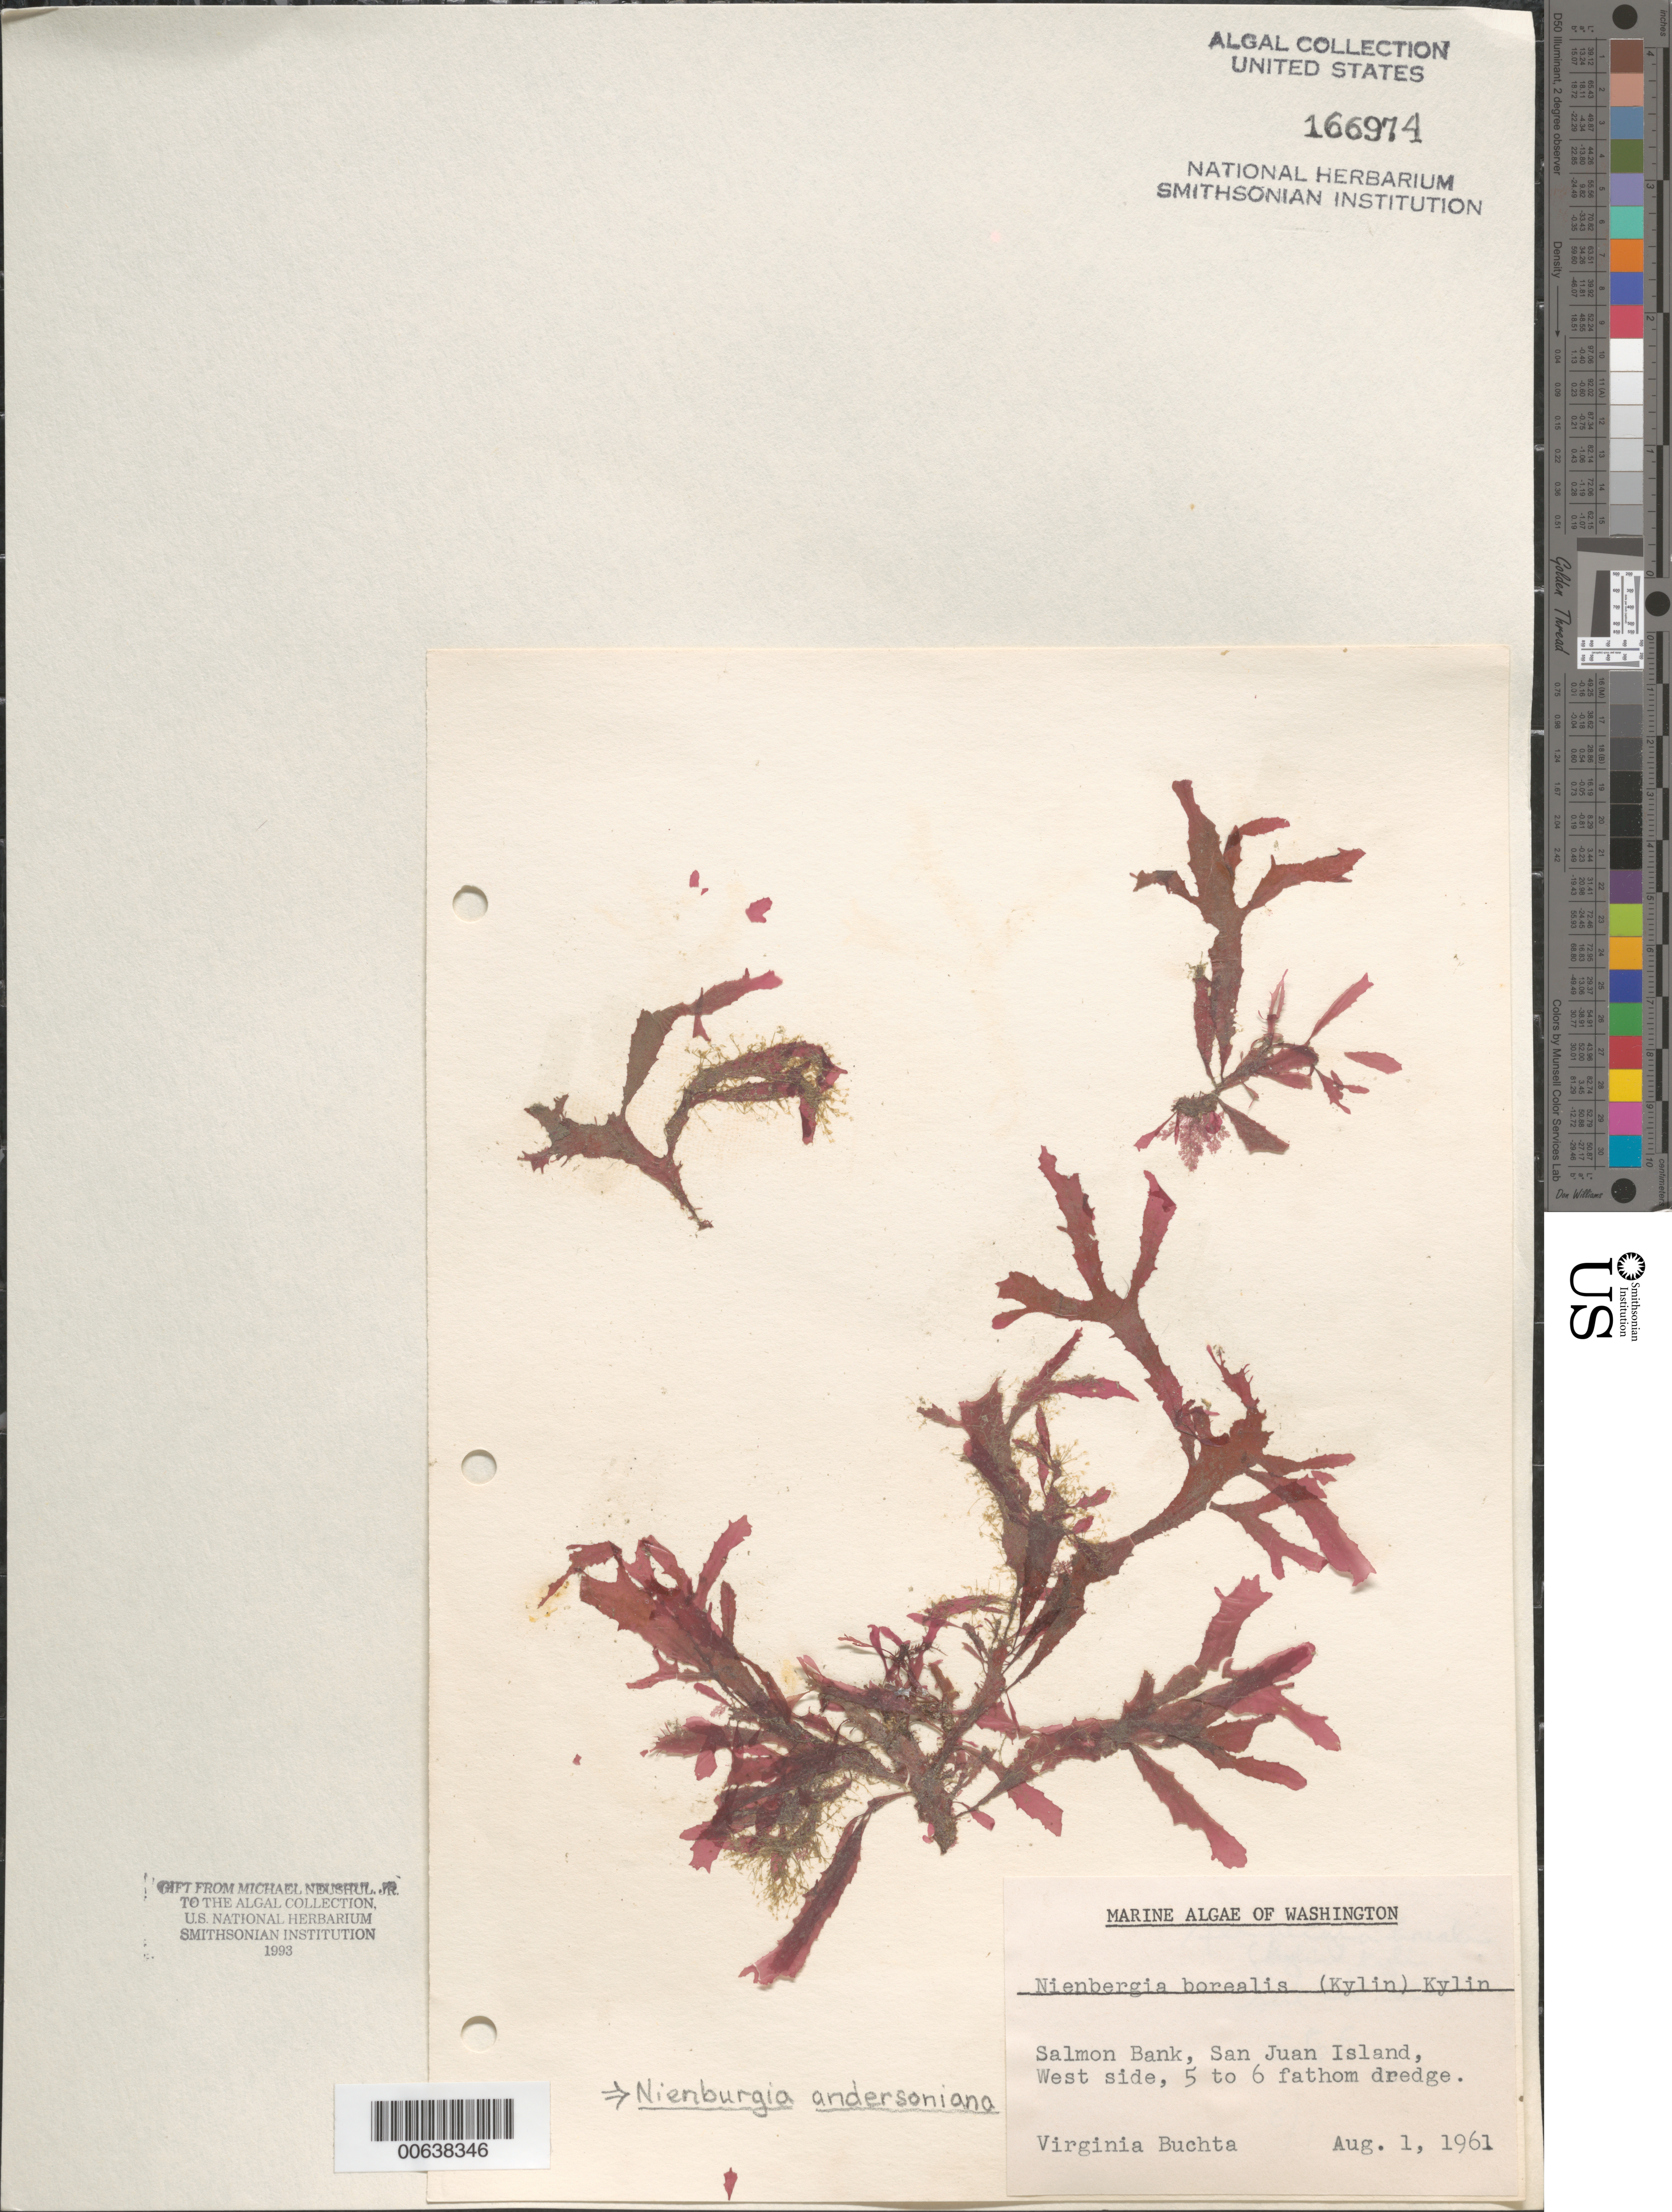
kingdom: Plantae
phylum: Rhodophyta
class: Florideophyceae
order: Ceramiales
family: Delesseriaceae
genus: Nienburgia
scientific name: Nienburgia andersoniana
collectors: V. Buchta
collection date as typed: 01 Aug 1961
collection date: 1961-08-01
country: United States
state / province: Washington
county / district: San Juan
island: San Juan Island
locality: Salmon Bank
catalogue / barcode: US 166974